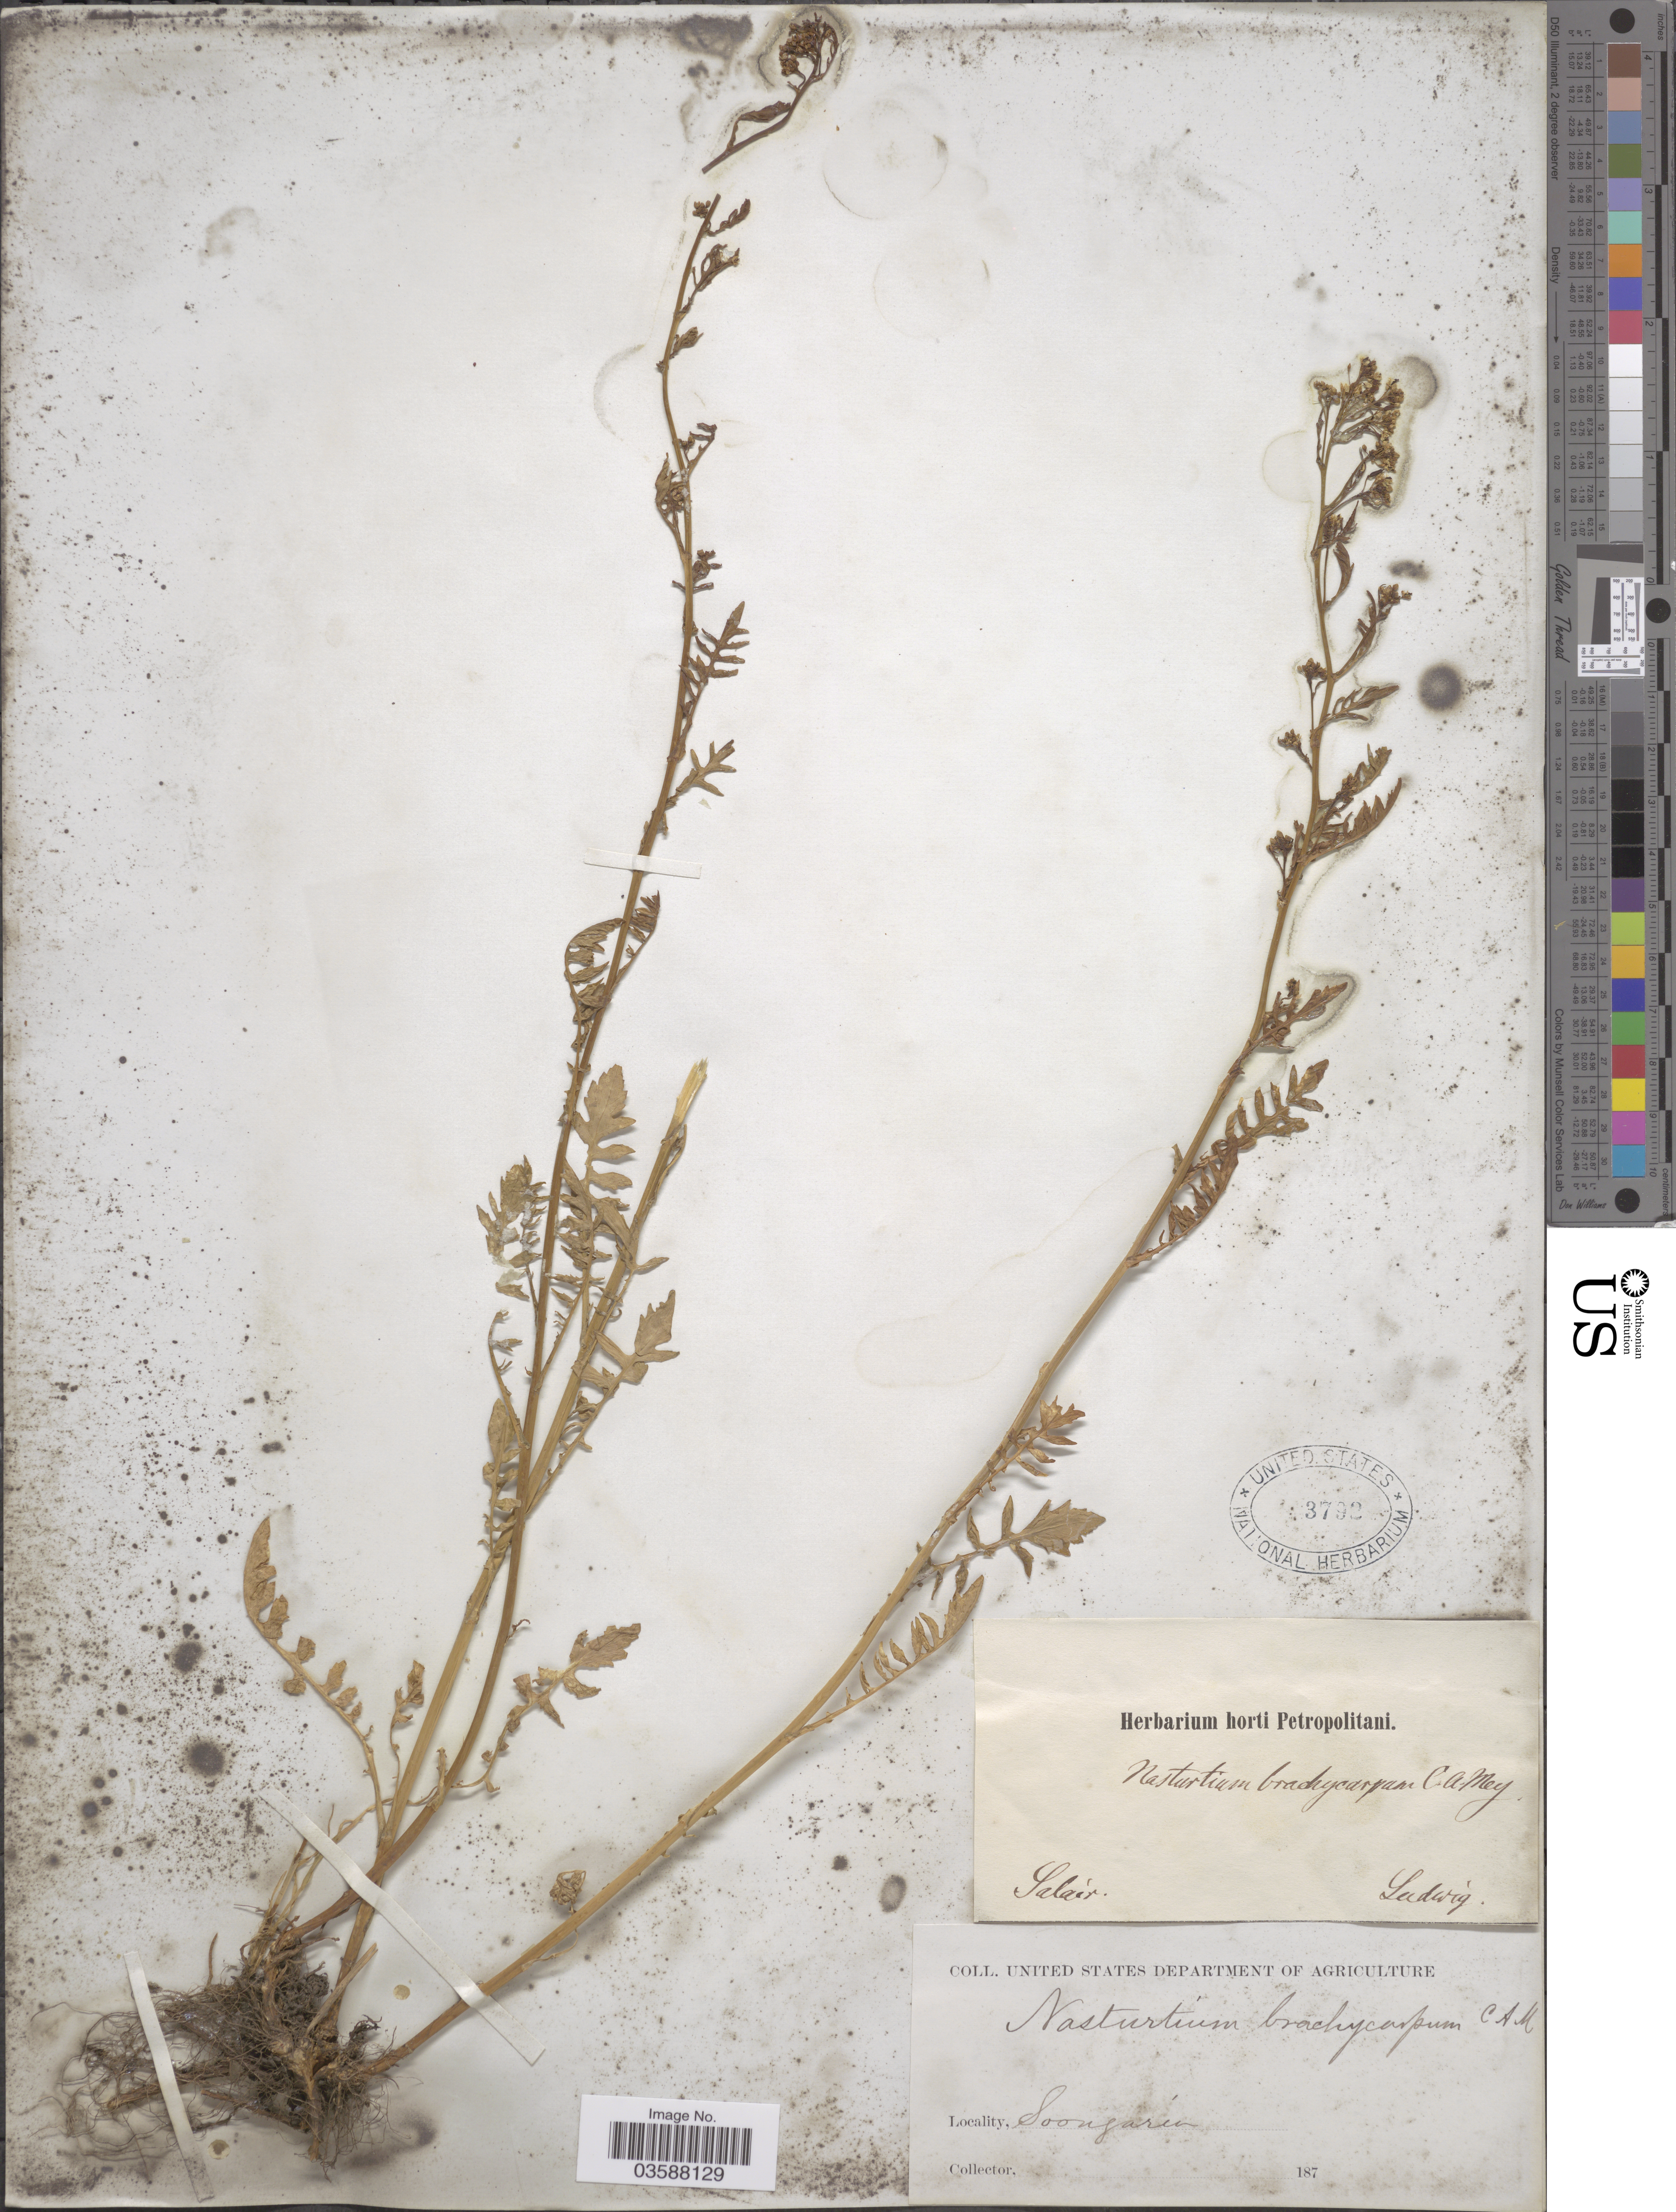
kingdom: Plantae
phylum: Tracheophyta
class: Magnoliopsida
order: Brassicales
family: Brassicaceae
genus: Rorippa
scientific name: Rorippa brachycarpa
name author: (C.A. Mey.) Hayek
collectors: Ludwig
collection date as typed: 187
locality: Salair. Soongaria.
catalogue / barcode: US 3792